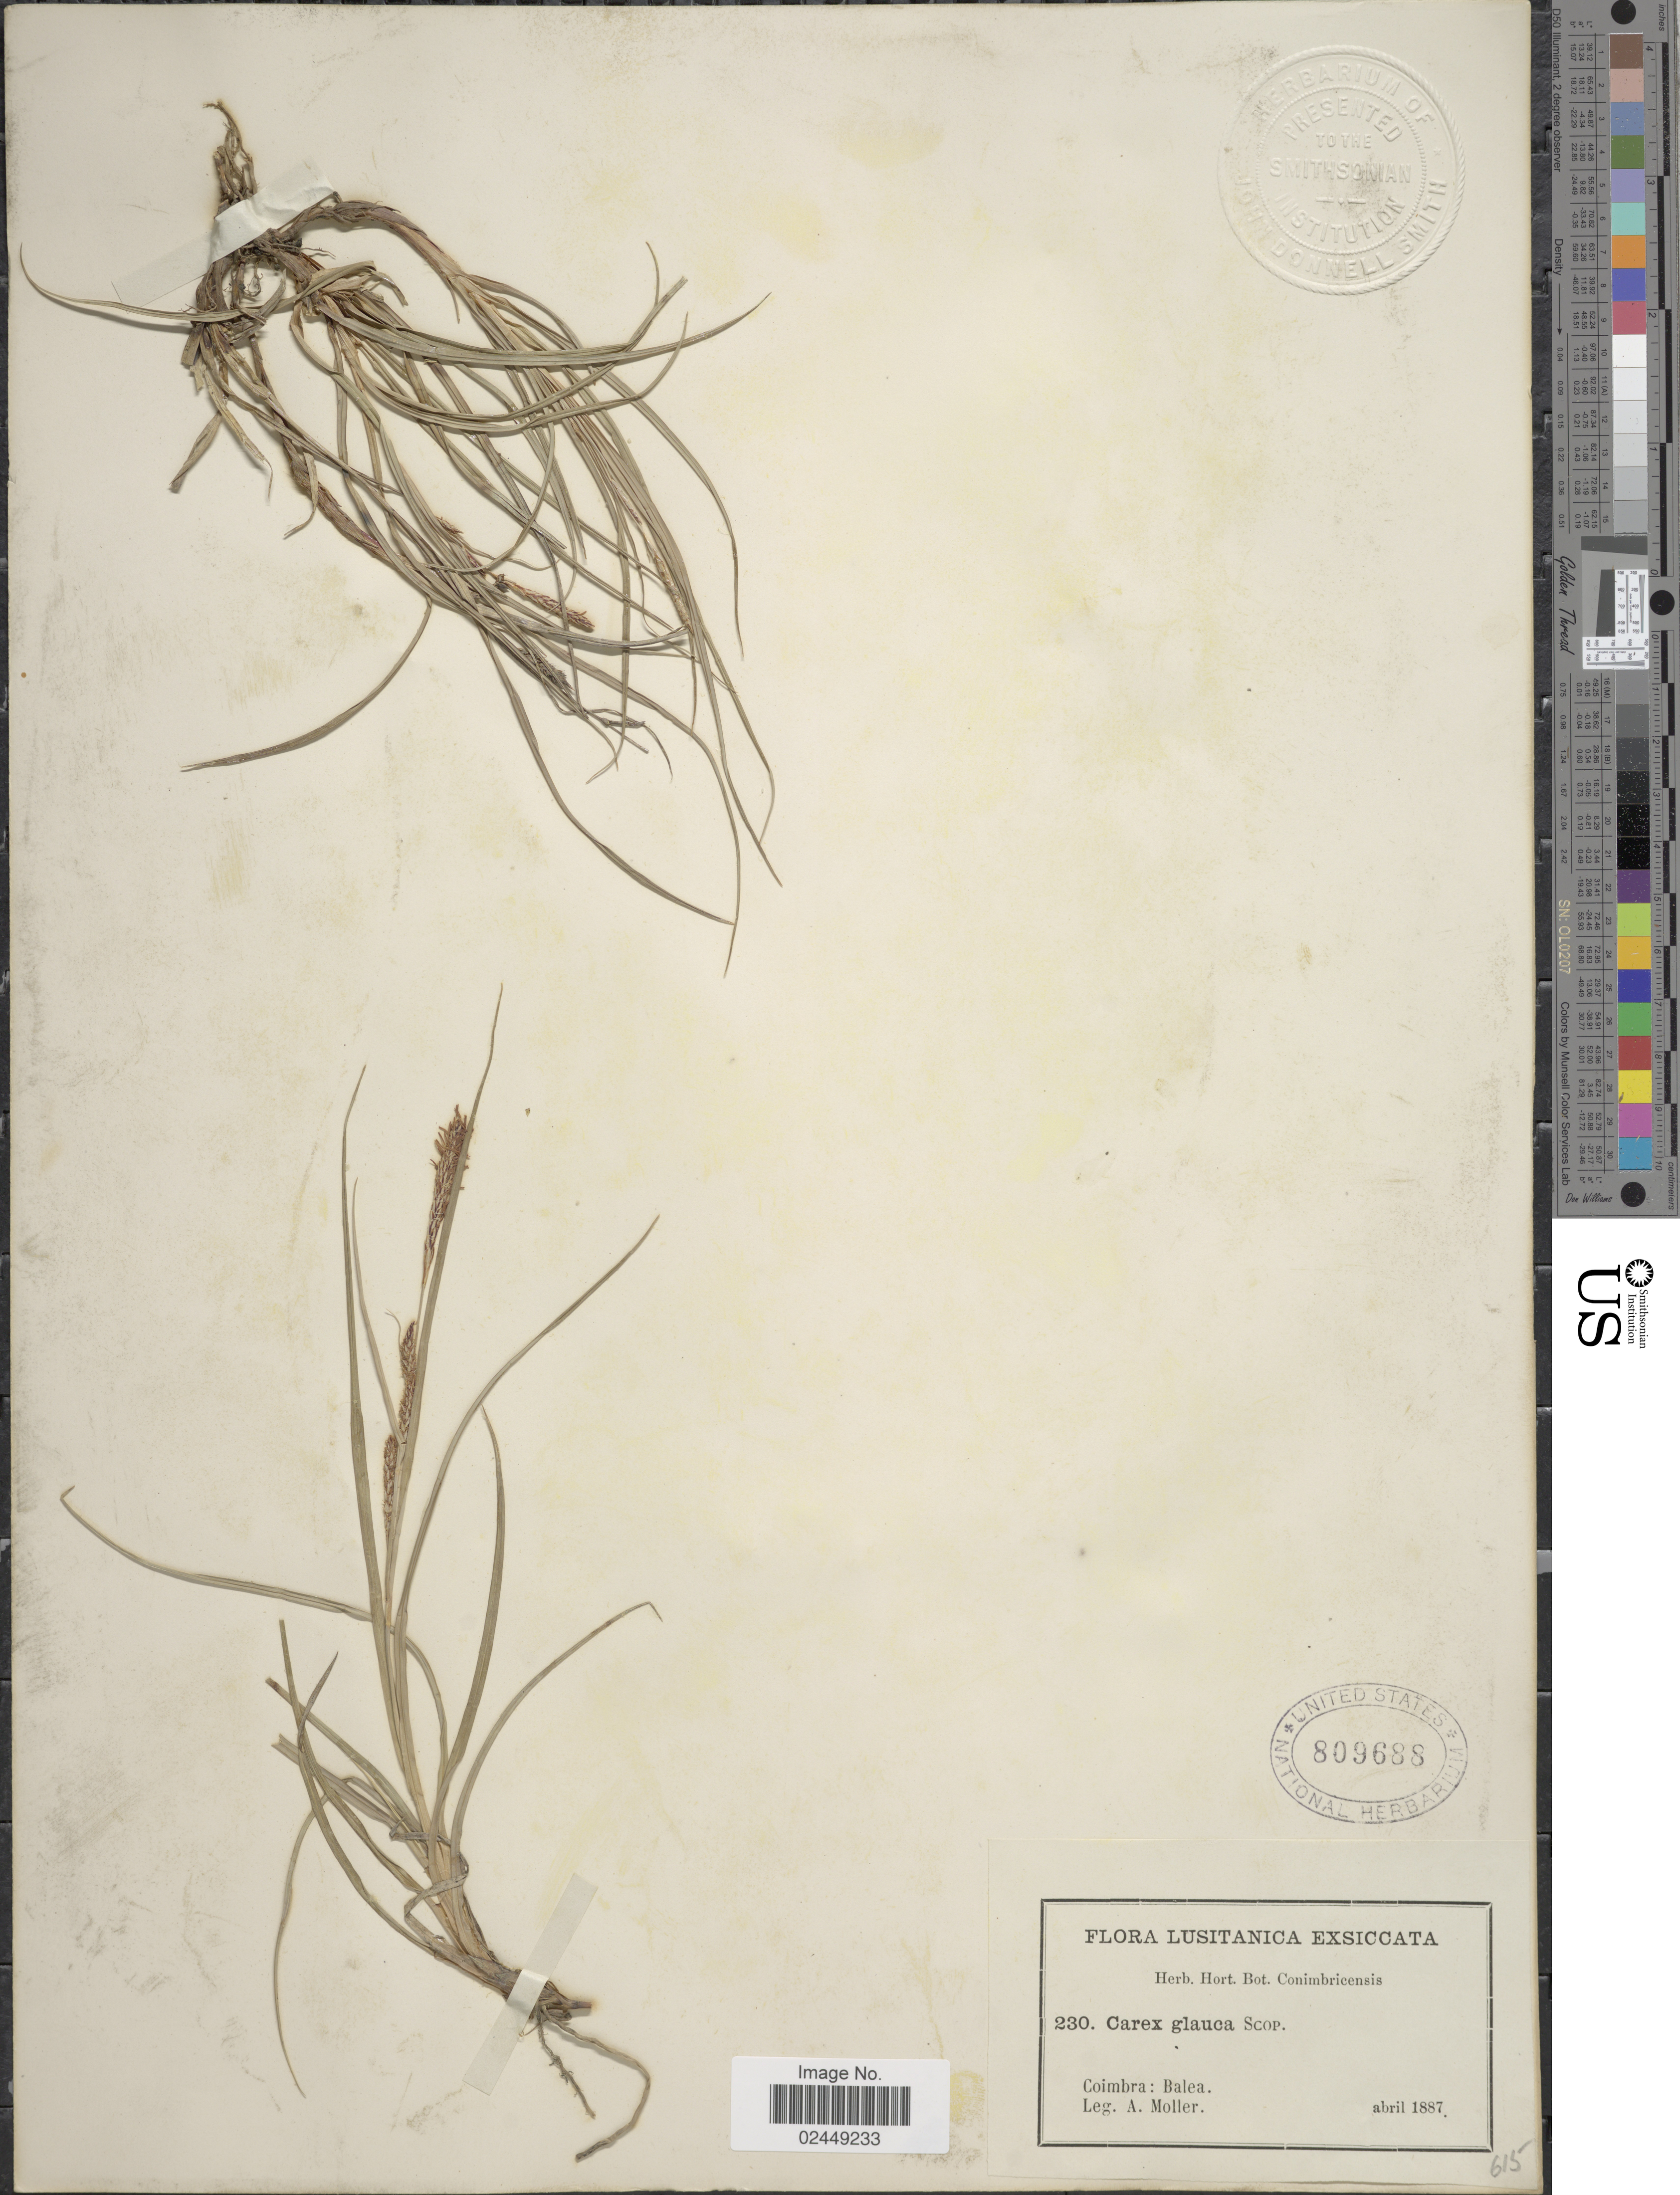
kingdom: Plantae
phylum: Tracheophyta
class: Liliopsida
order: Poales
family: Cyperaceae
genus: Carex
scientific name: Carex flacca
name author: Schreb.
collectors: A. Moller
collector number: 230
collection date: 1887-04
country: Portugal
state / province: Coimbra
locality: Lusitanica, Balea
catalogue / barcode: US 809688